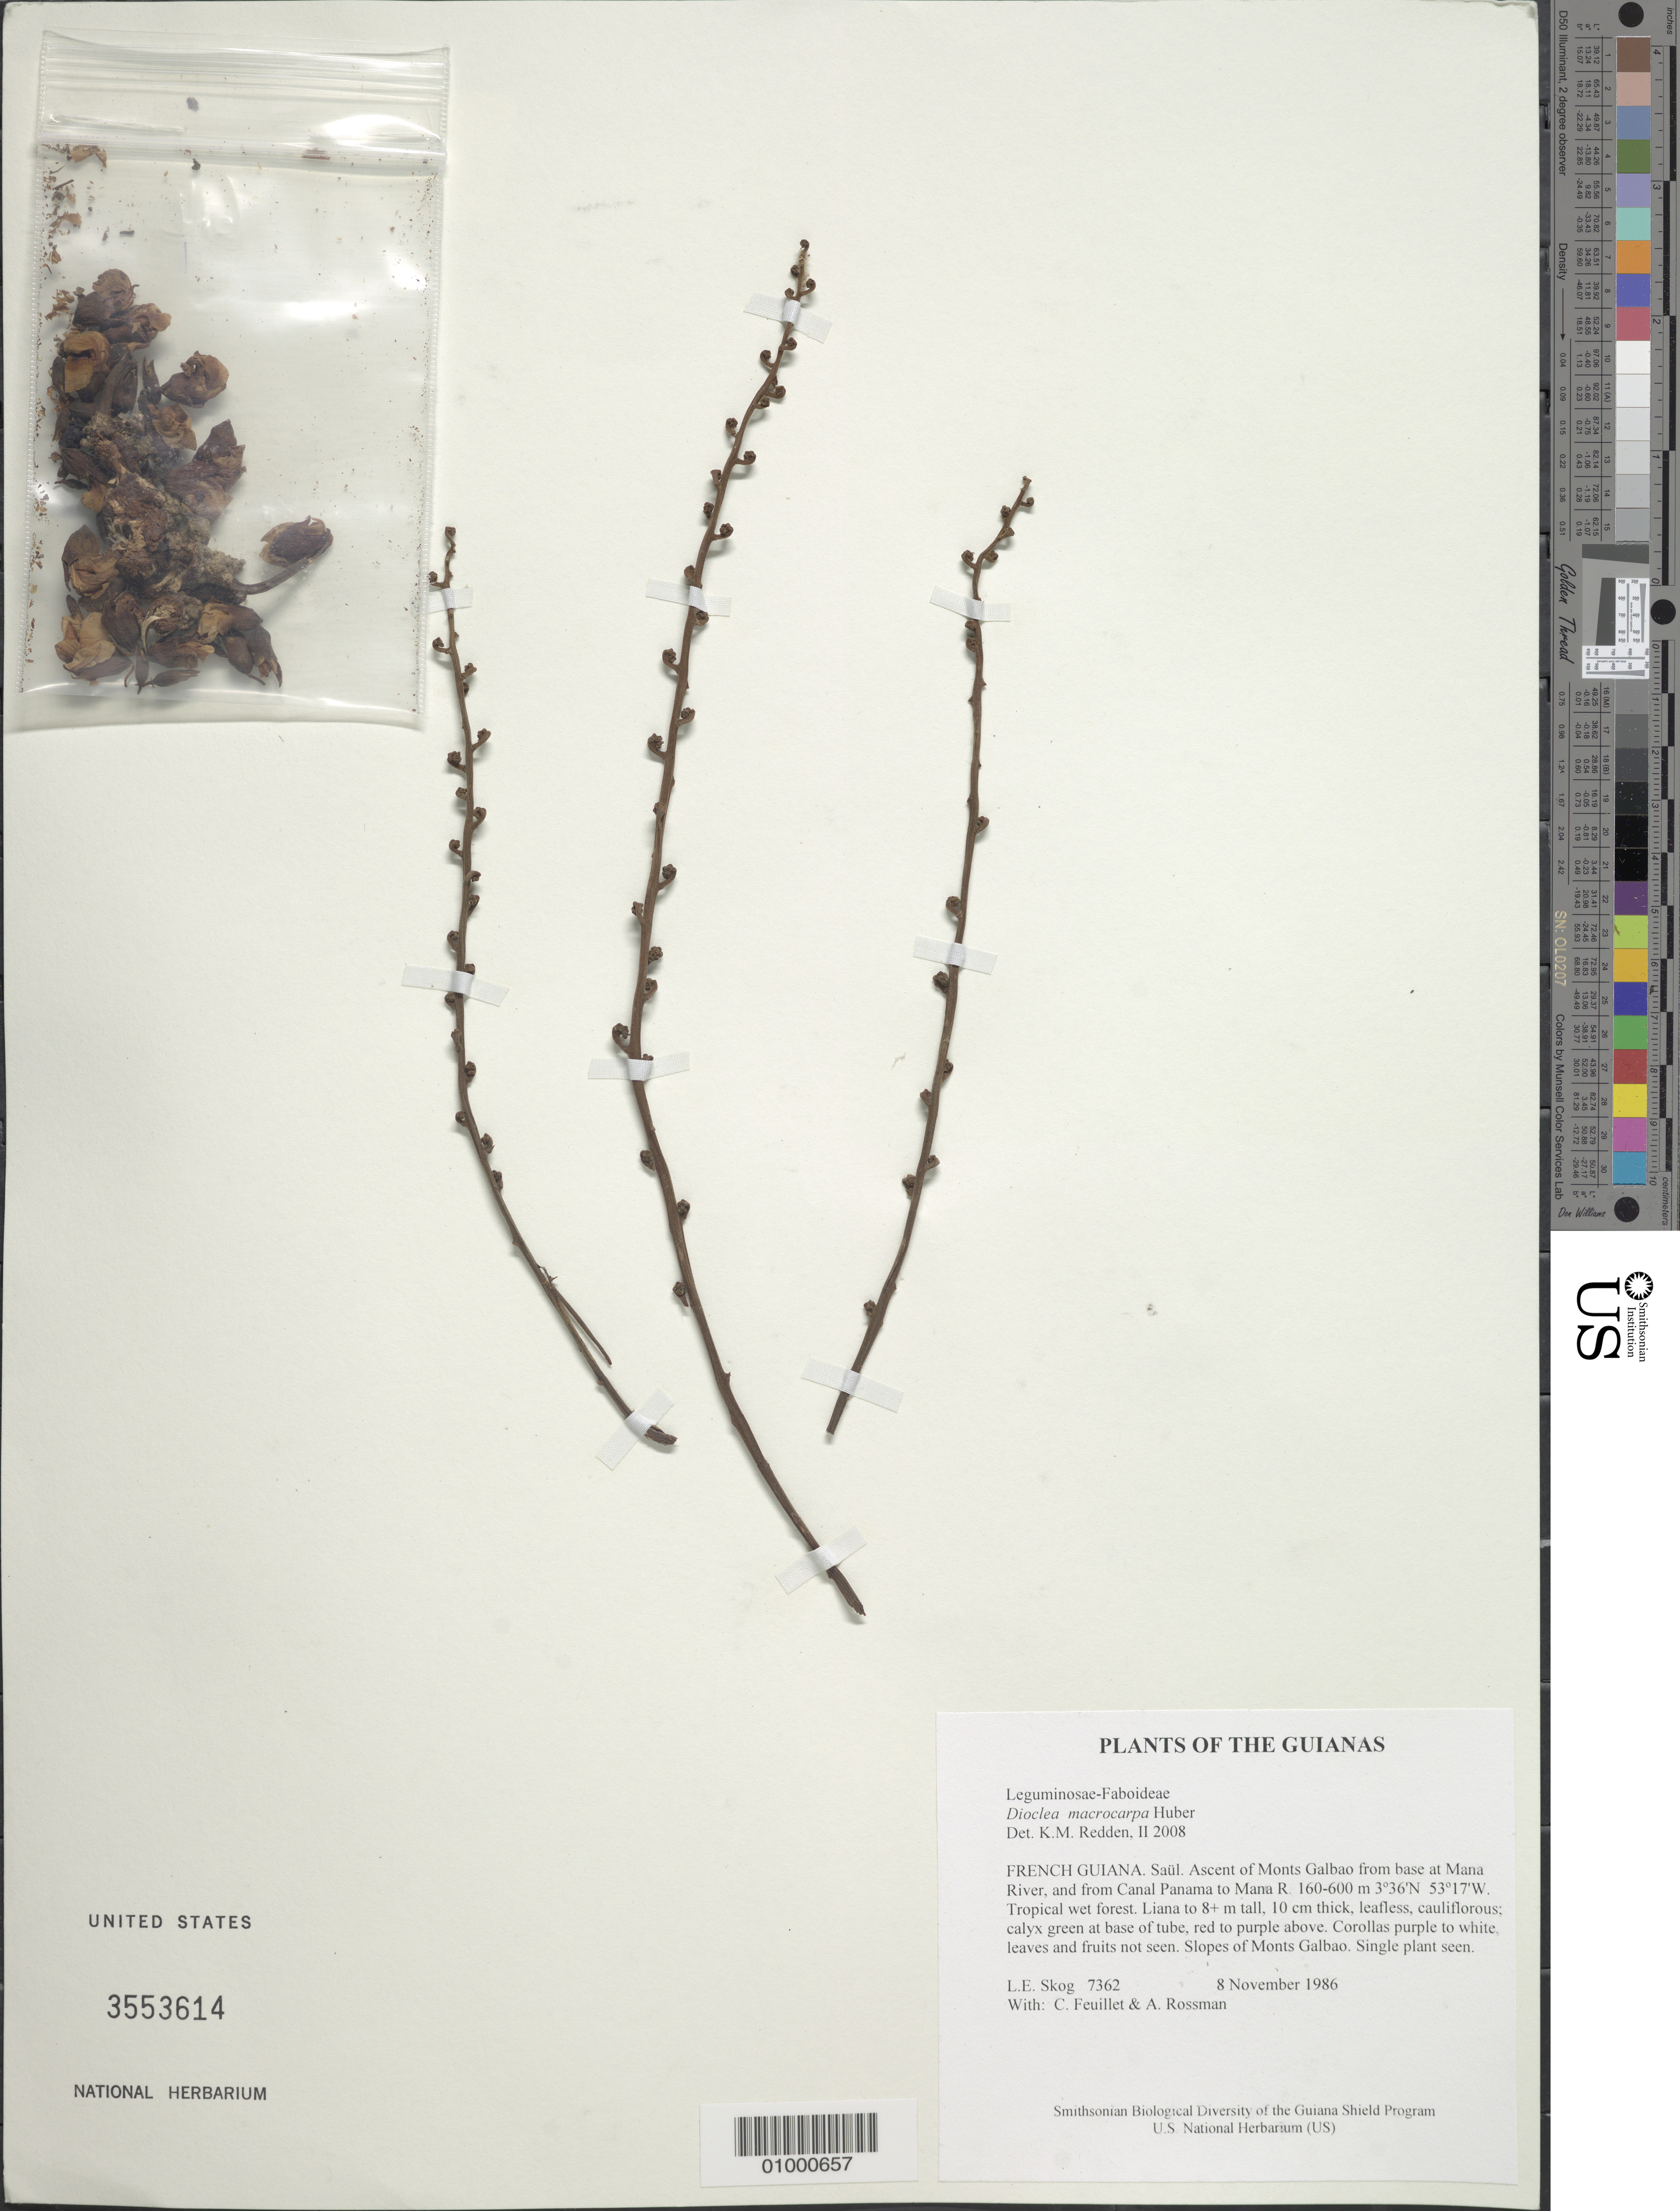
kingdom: Plantae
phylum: Tracheophyta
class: Magnoliopsida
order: Fabales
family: Fabaceae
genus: Macropsychanthus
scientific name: Macropsychanthus macrocarpus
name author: (Huber) L.P. Queiroz & Snak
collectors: L. E. Skog, C. Feuillet & A. Rossman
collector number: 7362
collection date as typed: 8 November 1986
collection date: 1986-11-08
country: French Guiana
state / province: Saint-Laurent-du-Maroni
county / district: Saül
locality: Ascent of Monts Galbao from base at Mana River, and from Canal Panama to Mana R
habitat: Tropical wet forest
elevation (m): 160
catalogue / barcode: US 3553614